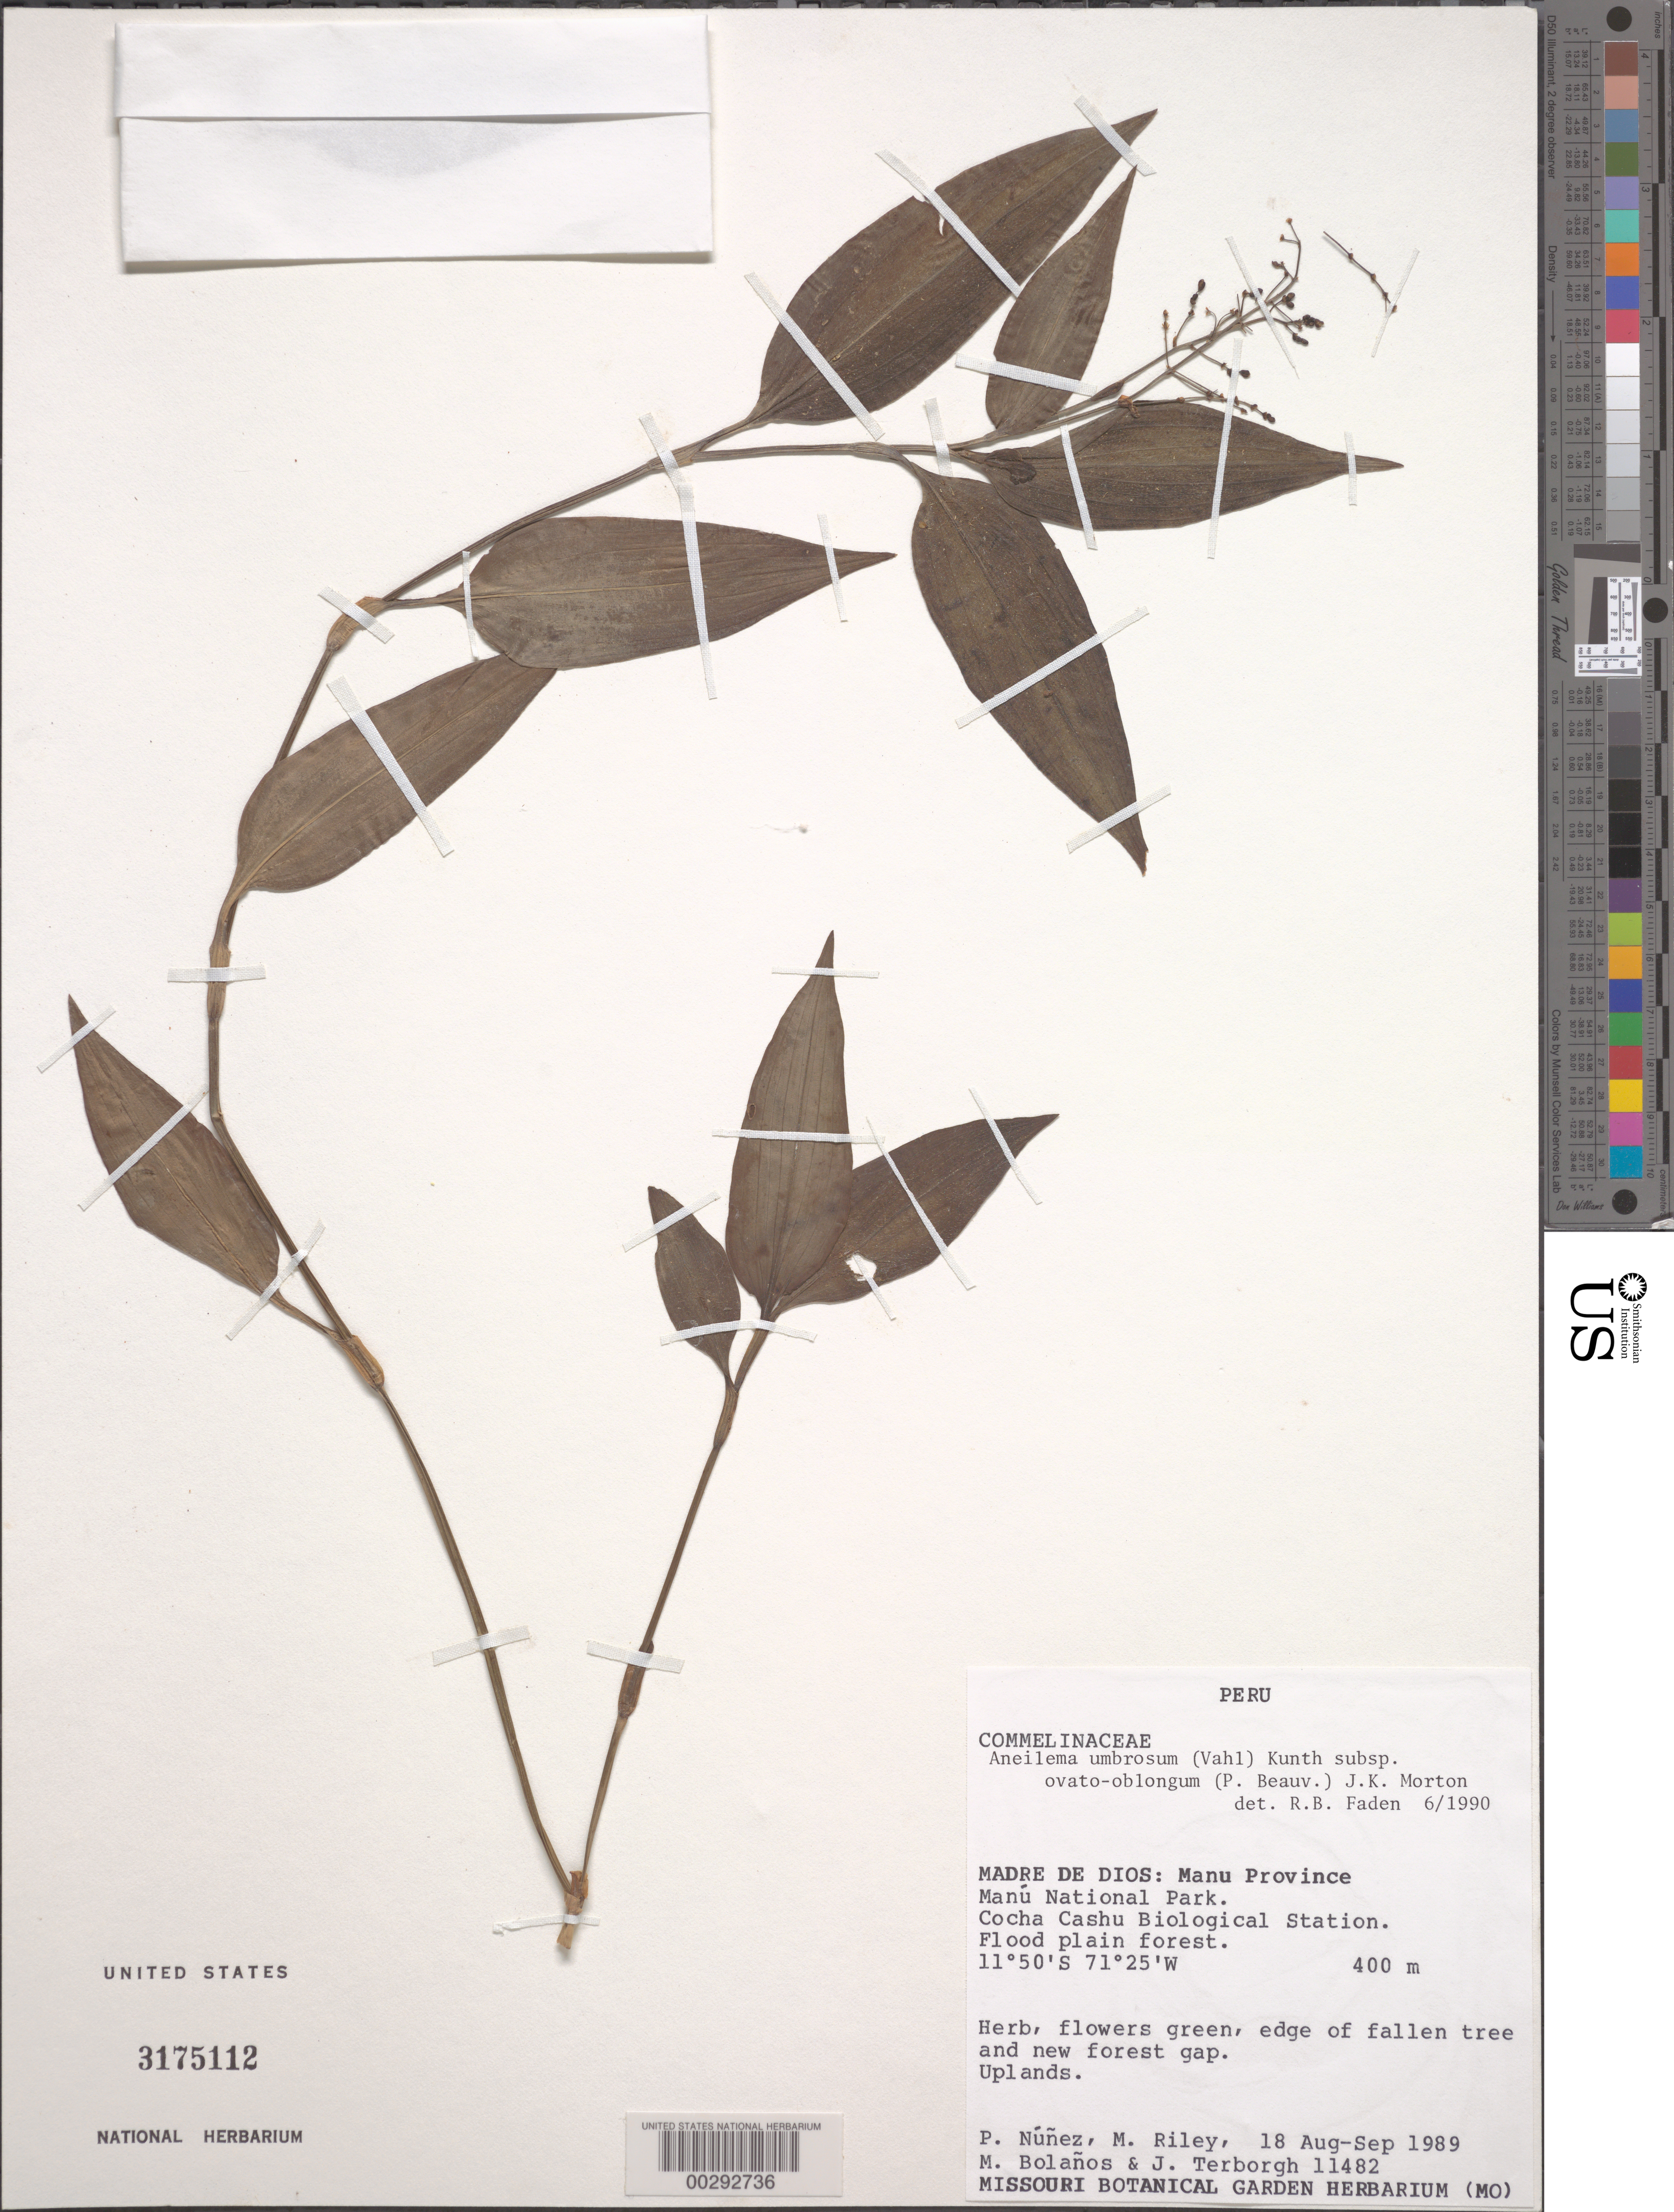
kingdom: Plantae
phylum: Tracheophyta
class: Liliopsida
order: Commelinales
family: Commelinaceae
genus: Aneilema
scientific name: Aneilema umbrosum subsp. ovato-oblongum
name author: (P. Beauv.) J.K. Morton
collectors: D. C. Daly, R. Callejas & M. Monsalve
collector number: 6013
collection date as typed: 17 May 1989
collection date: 1989-05-17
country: Peru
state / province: Madre de Dios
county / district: Manú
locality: Manu national park, cocha cashu biological station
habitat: Flood plain forest, edge of fallen tree and new forest gap, uplands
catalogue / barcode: US 3189560